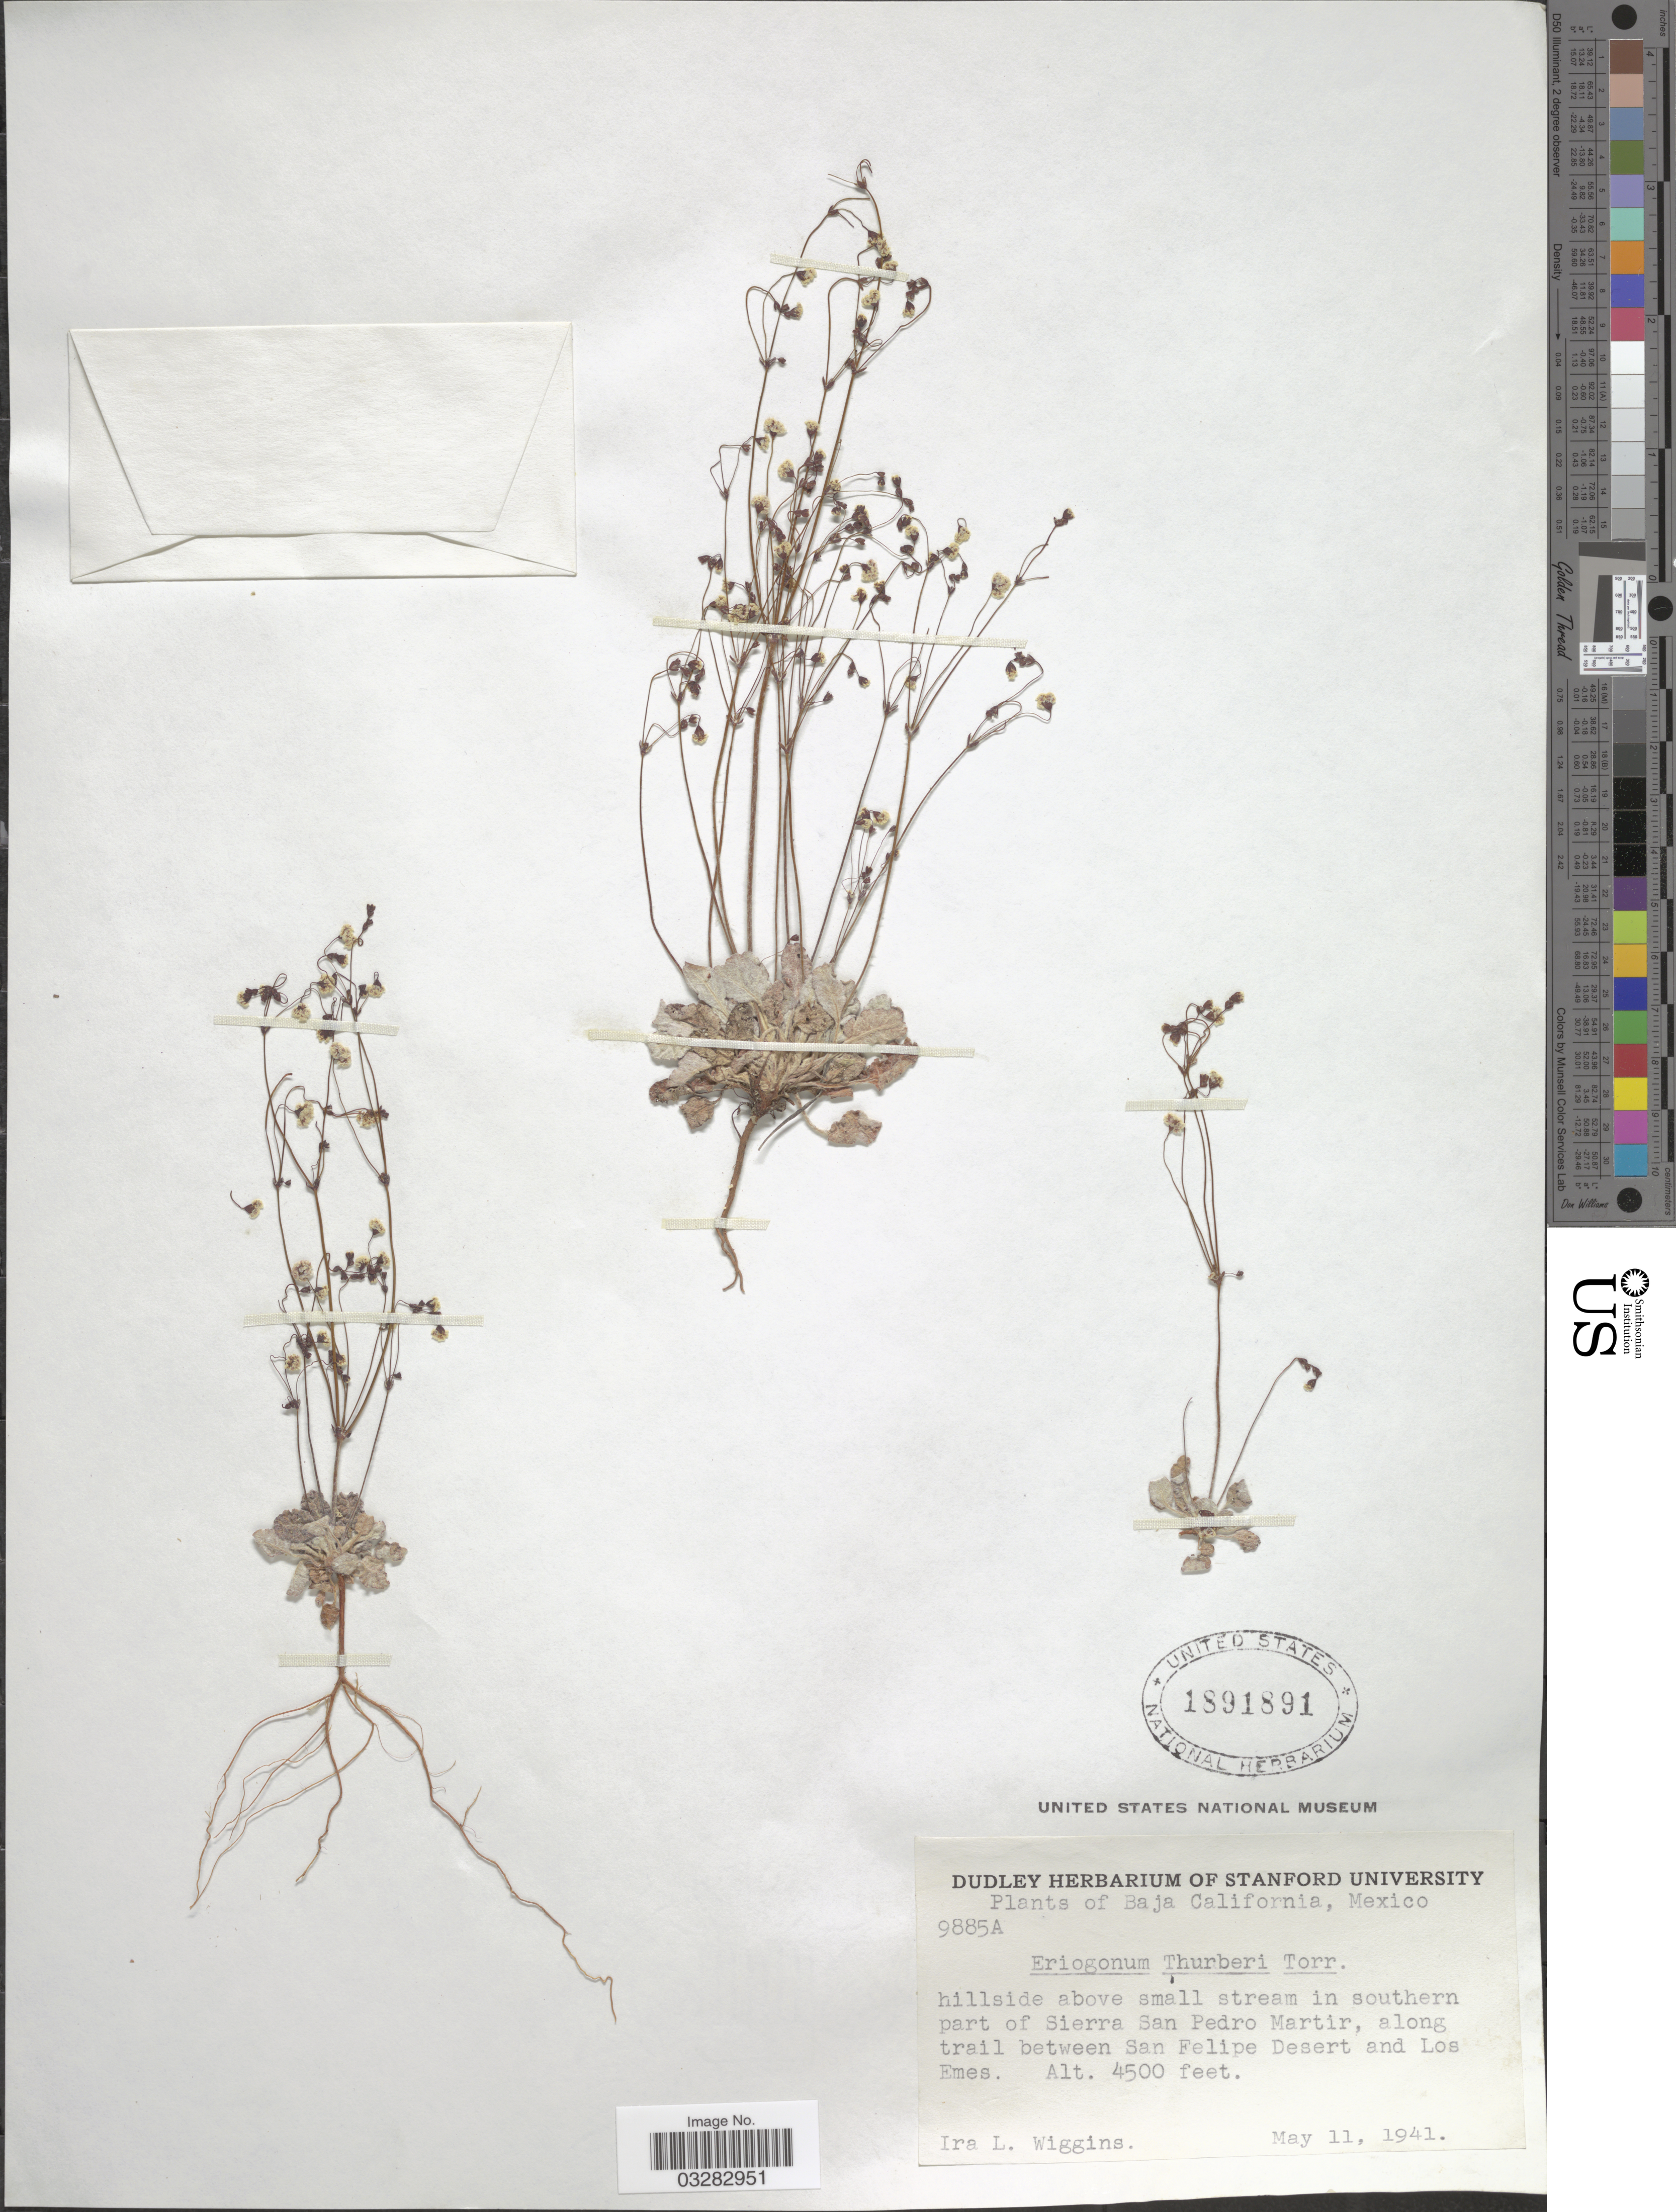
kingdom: Plantae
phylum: Tracheophyta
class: Magnoliopsida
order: Caryophyllales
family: Polygonaceae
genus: Eriogonum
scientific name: Eriogonum thurberi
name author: Torr.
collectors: I. L. Wiggins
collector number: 9885A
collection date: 1941-05-11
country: Mexico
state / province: Baja California Sur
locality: Hillside above small stream in southern part of Sierra San Pedro Martir, along trail between San Felipe Desert and Los Emes.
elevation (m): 1372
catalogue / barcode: US 1891891